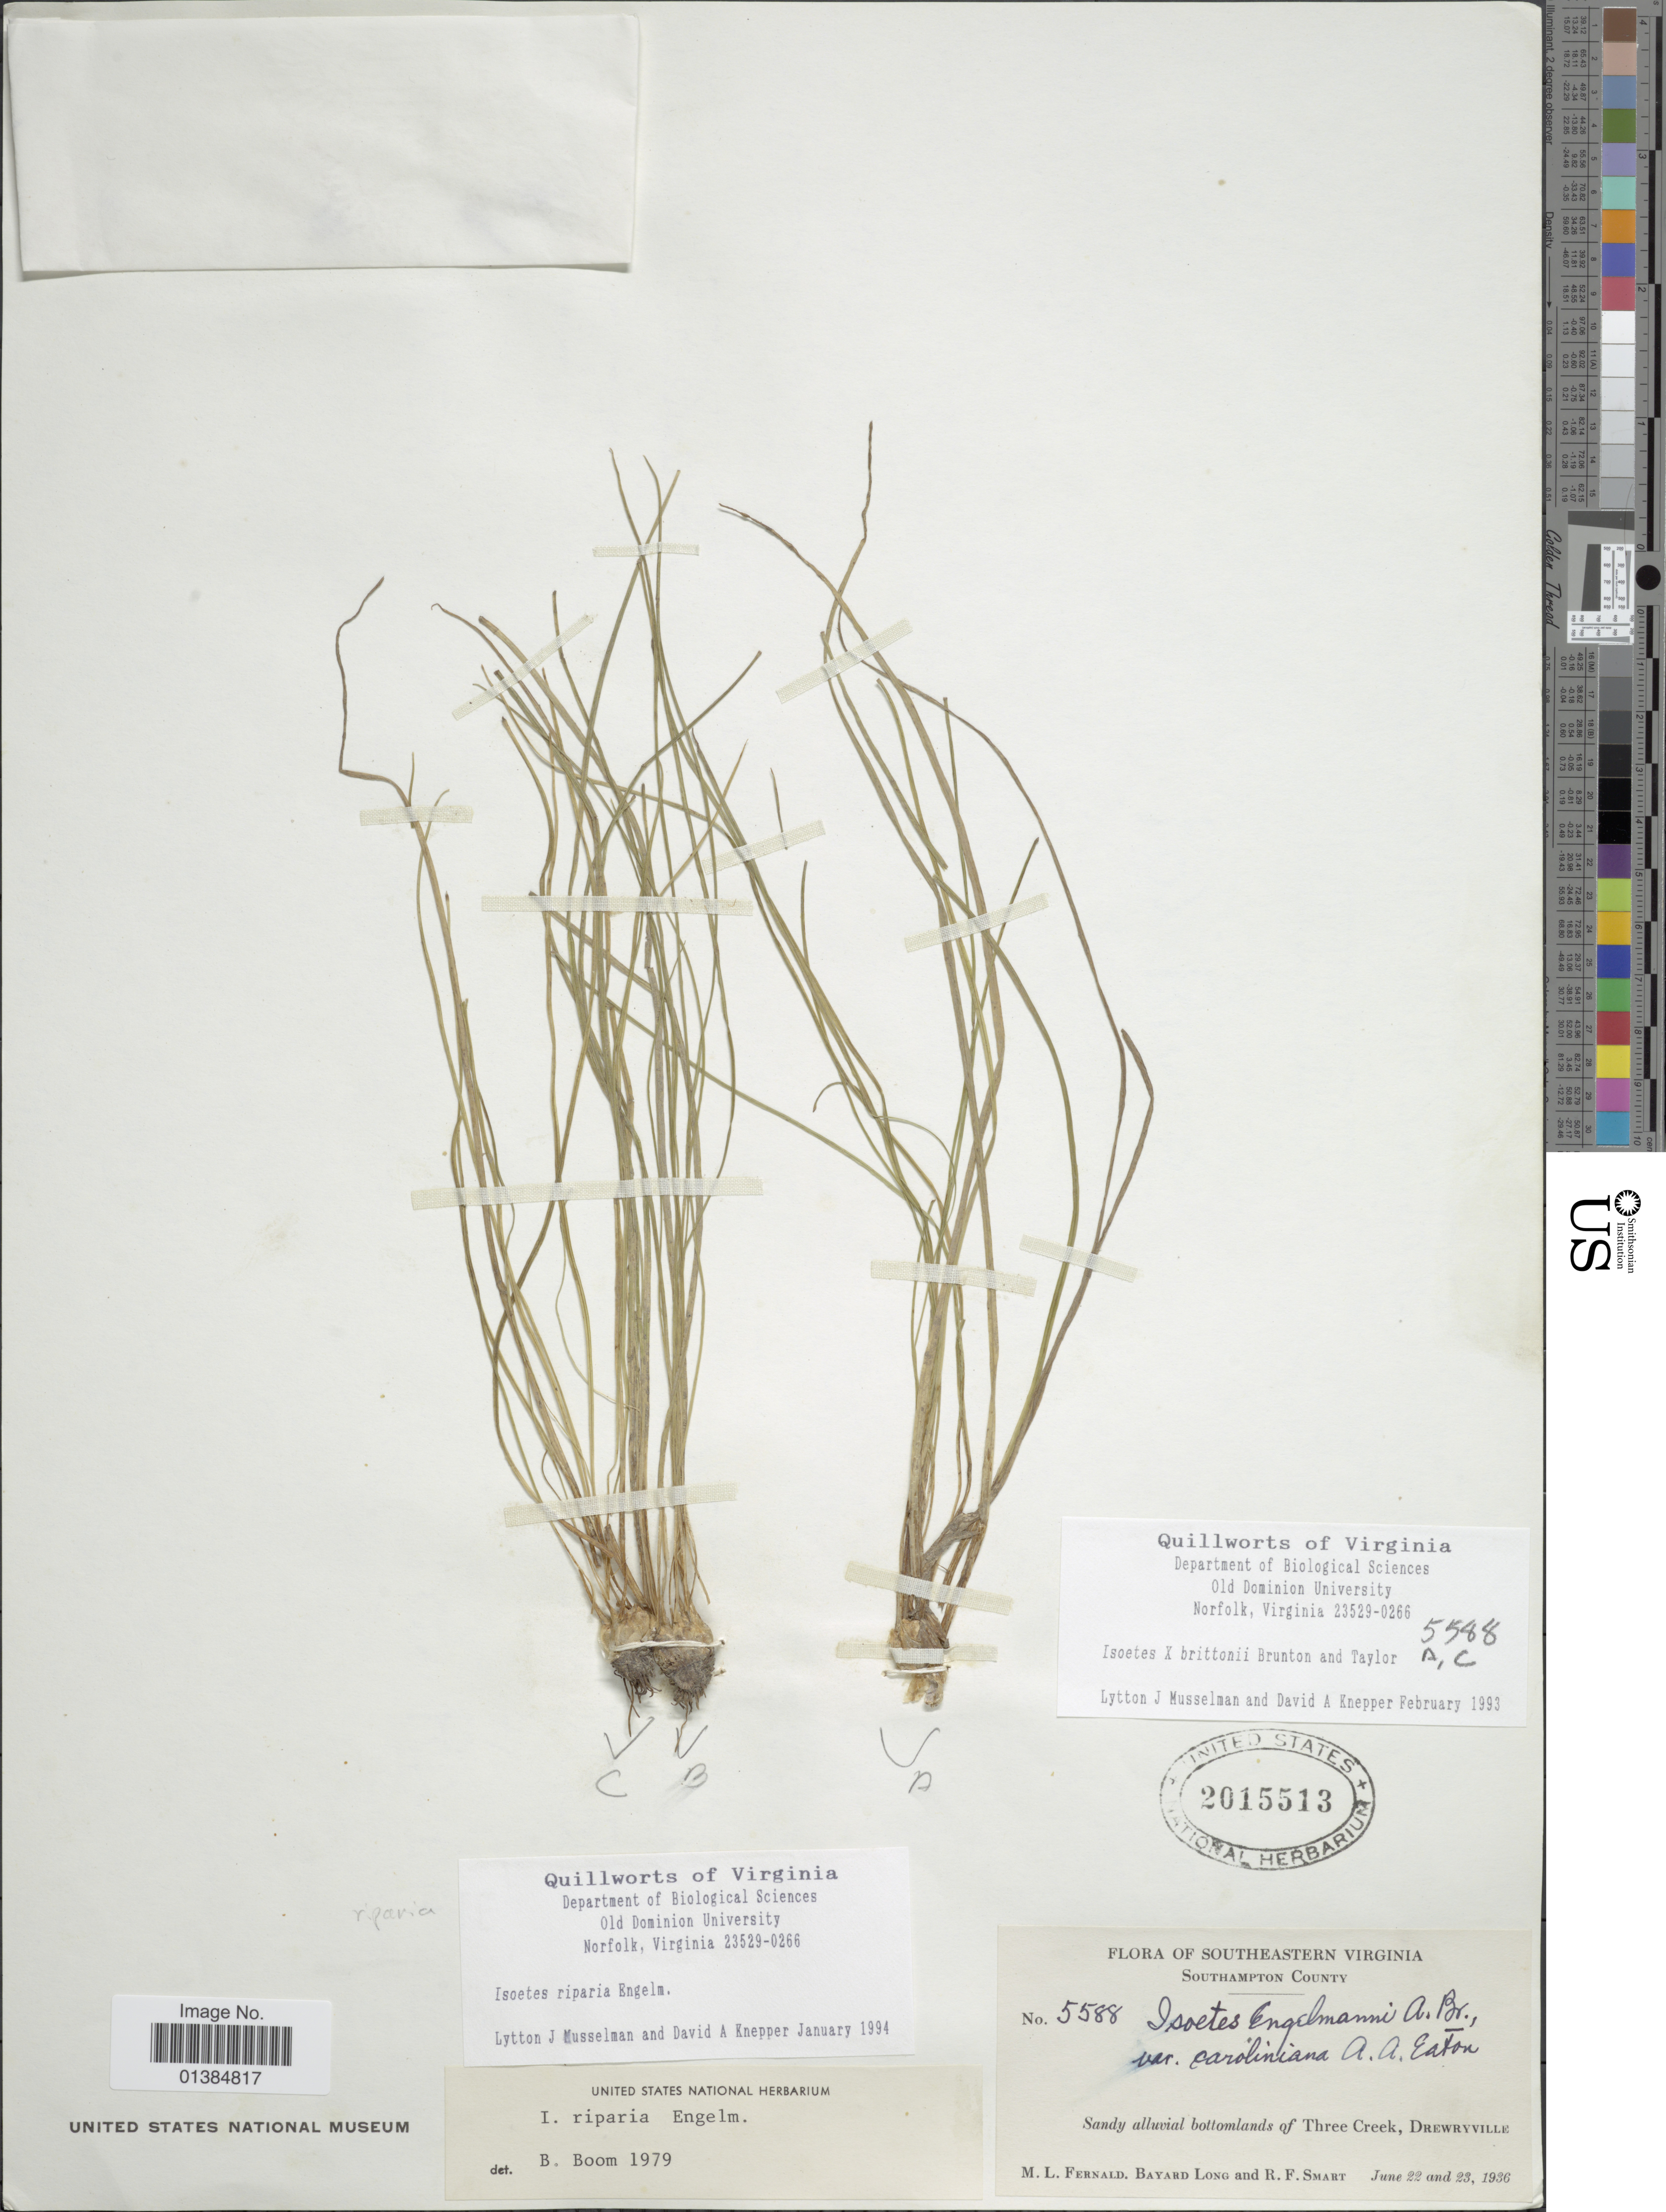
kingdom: Plantae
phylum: Tracheophyta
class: Lycopodiopsida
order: Isoetales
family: Isoetaceae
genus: Isoetes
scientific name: Isoetes x brittonii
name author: D. F. Brunt. & W.C. Taylor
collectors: M. L. Fernald, B. H. Long & R. Smart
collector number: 5588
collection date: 1936-06-22/1936-06-23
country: United States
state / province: Virginia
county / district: Southampton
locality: Southeastern Virginia. Southampton County. Sandy alluvial bottomlands of Three Creek, Drewyville.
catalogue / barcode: US 2015513